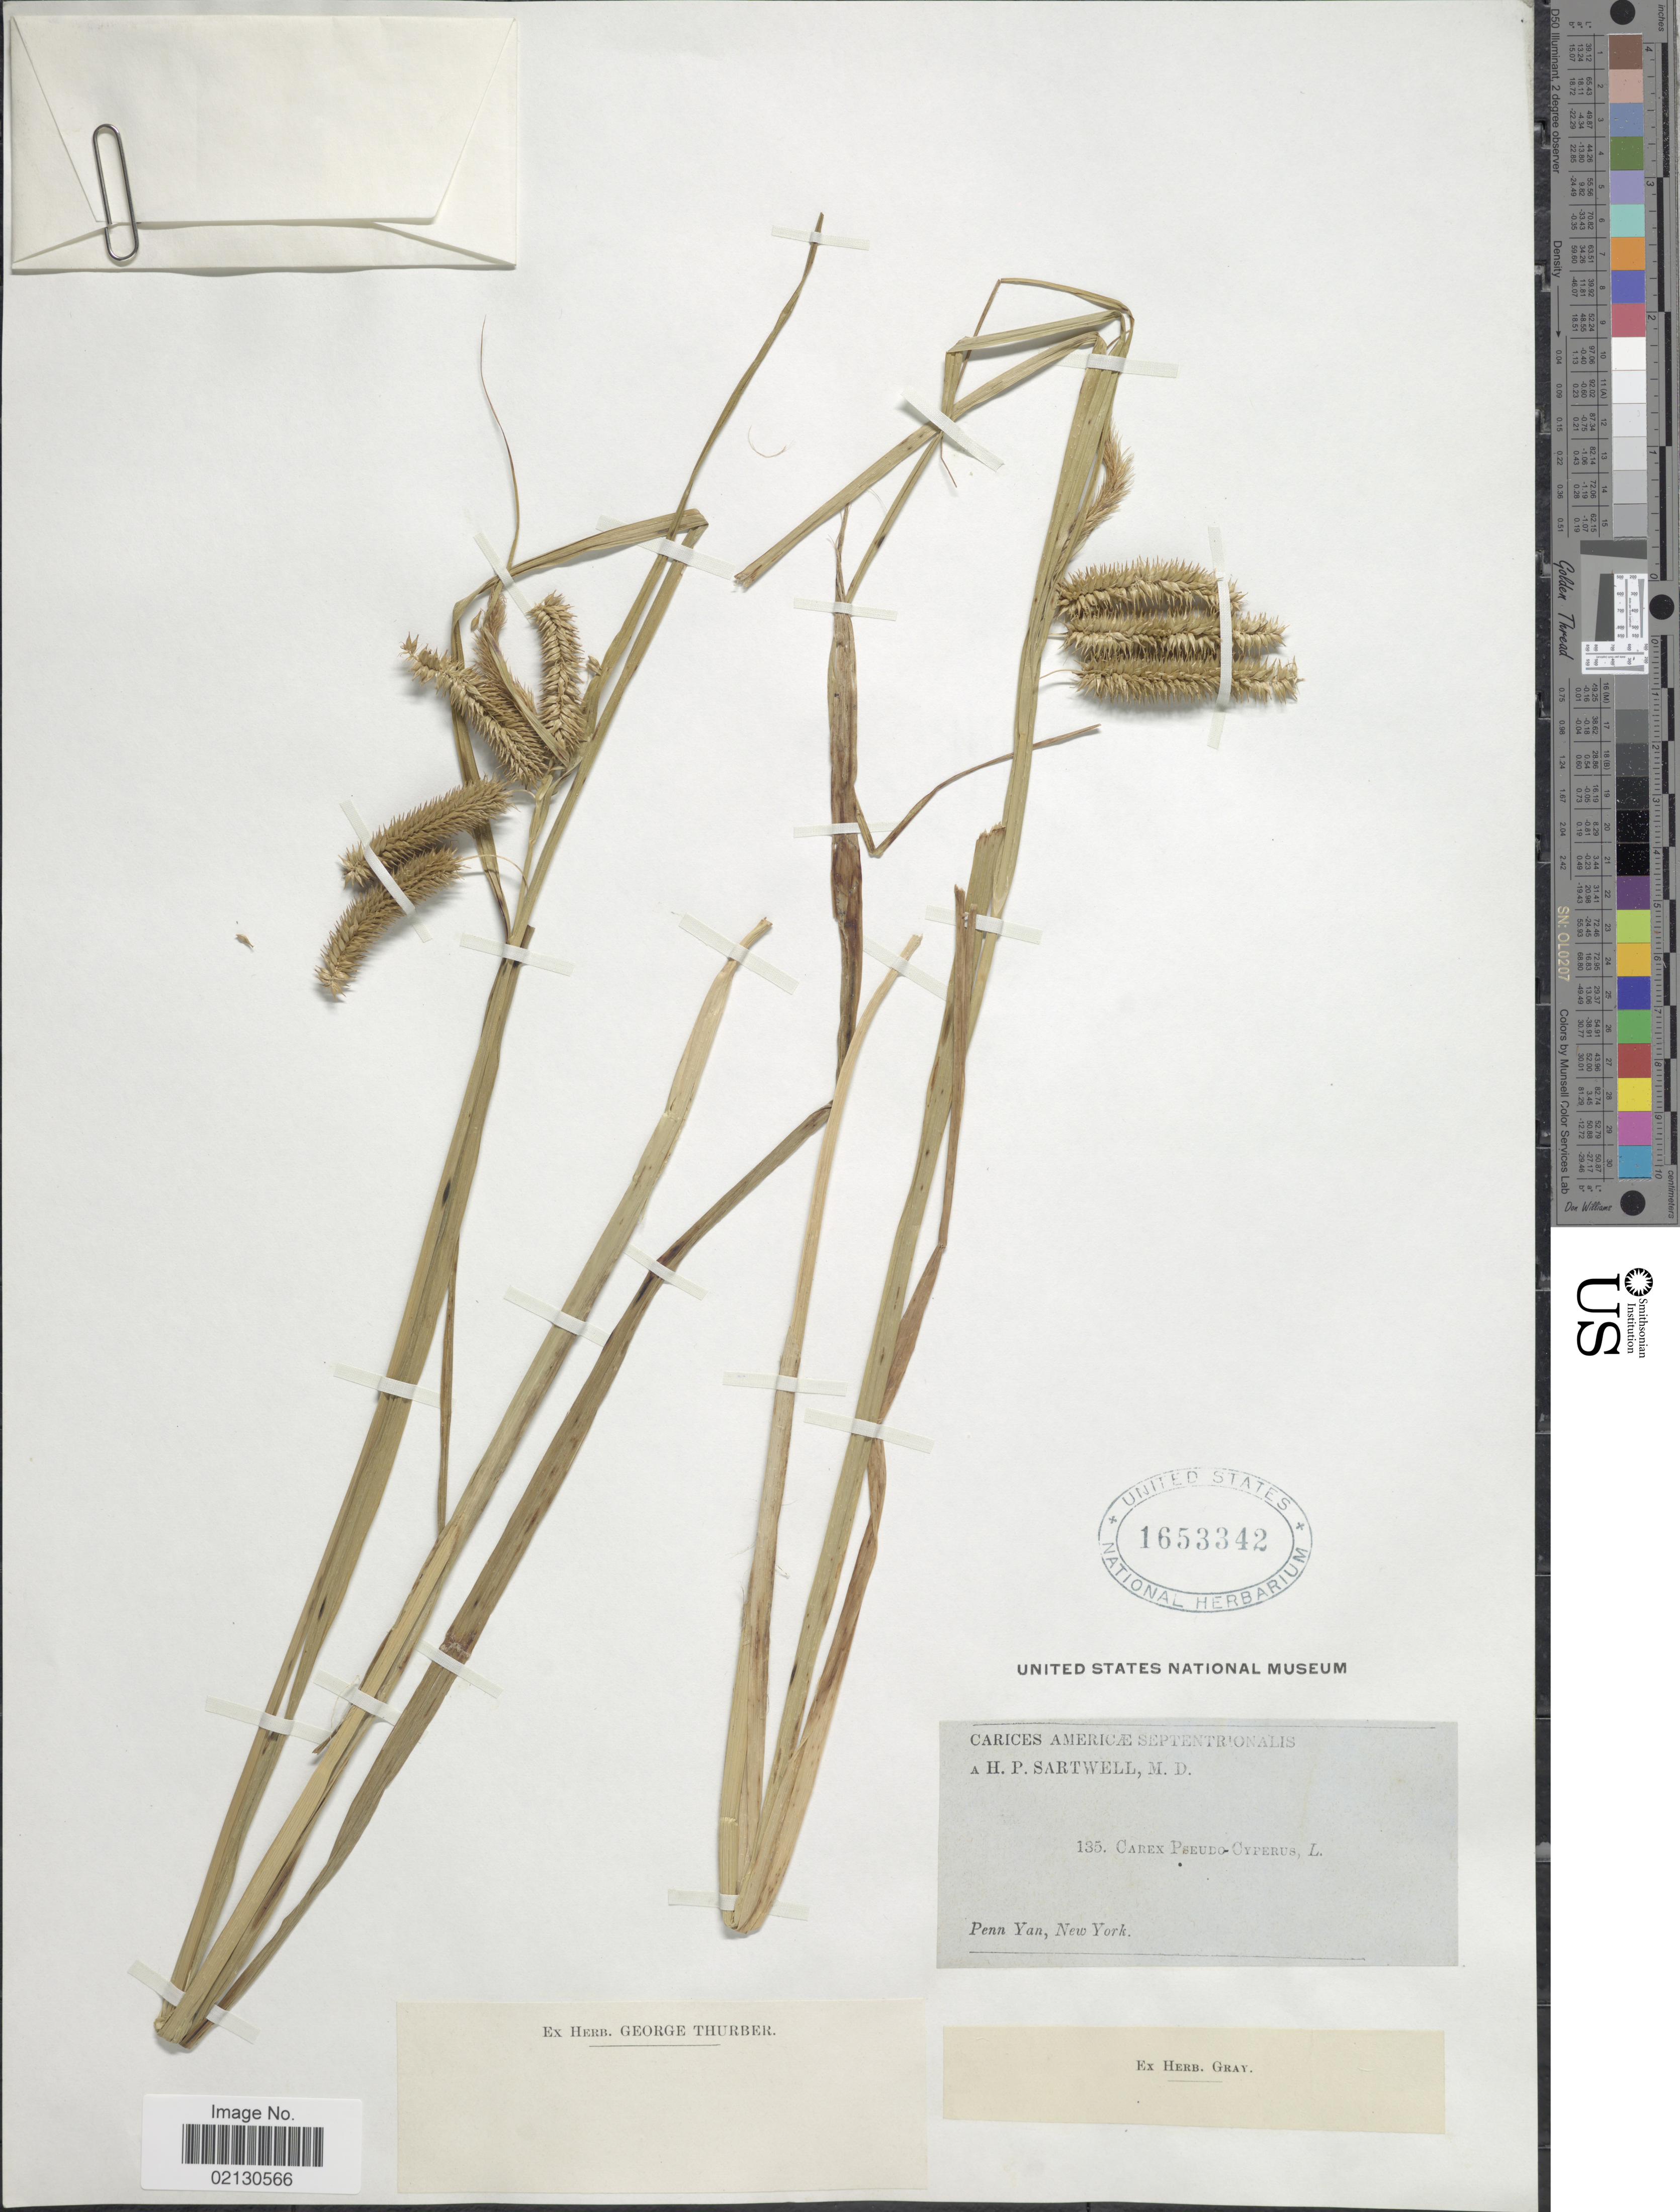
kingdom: Plantae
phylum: Tracheophyta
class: Liliopsida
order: Poales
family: Cyperaceae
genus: Carex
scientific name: Carex pseudocyperus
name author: L.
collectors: H. P. Sartwell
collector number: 135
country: United States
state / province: New York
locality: Americae Septentrionalis. Penn Yan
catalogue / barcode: US 1653342